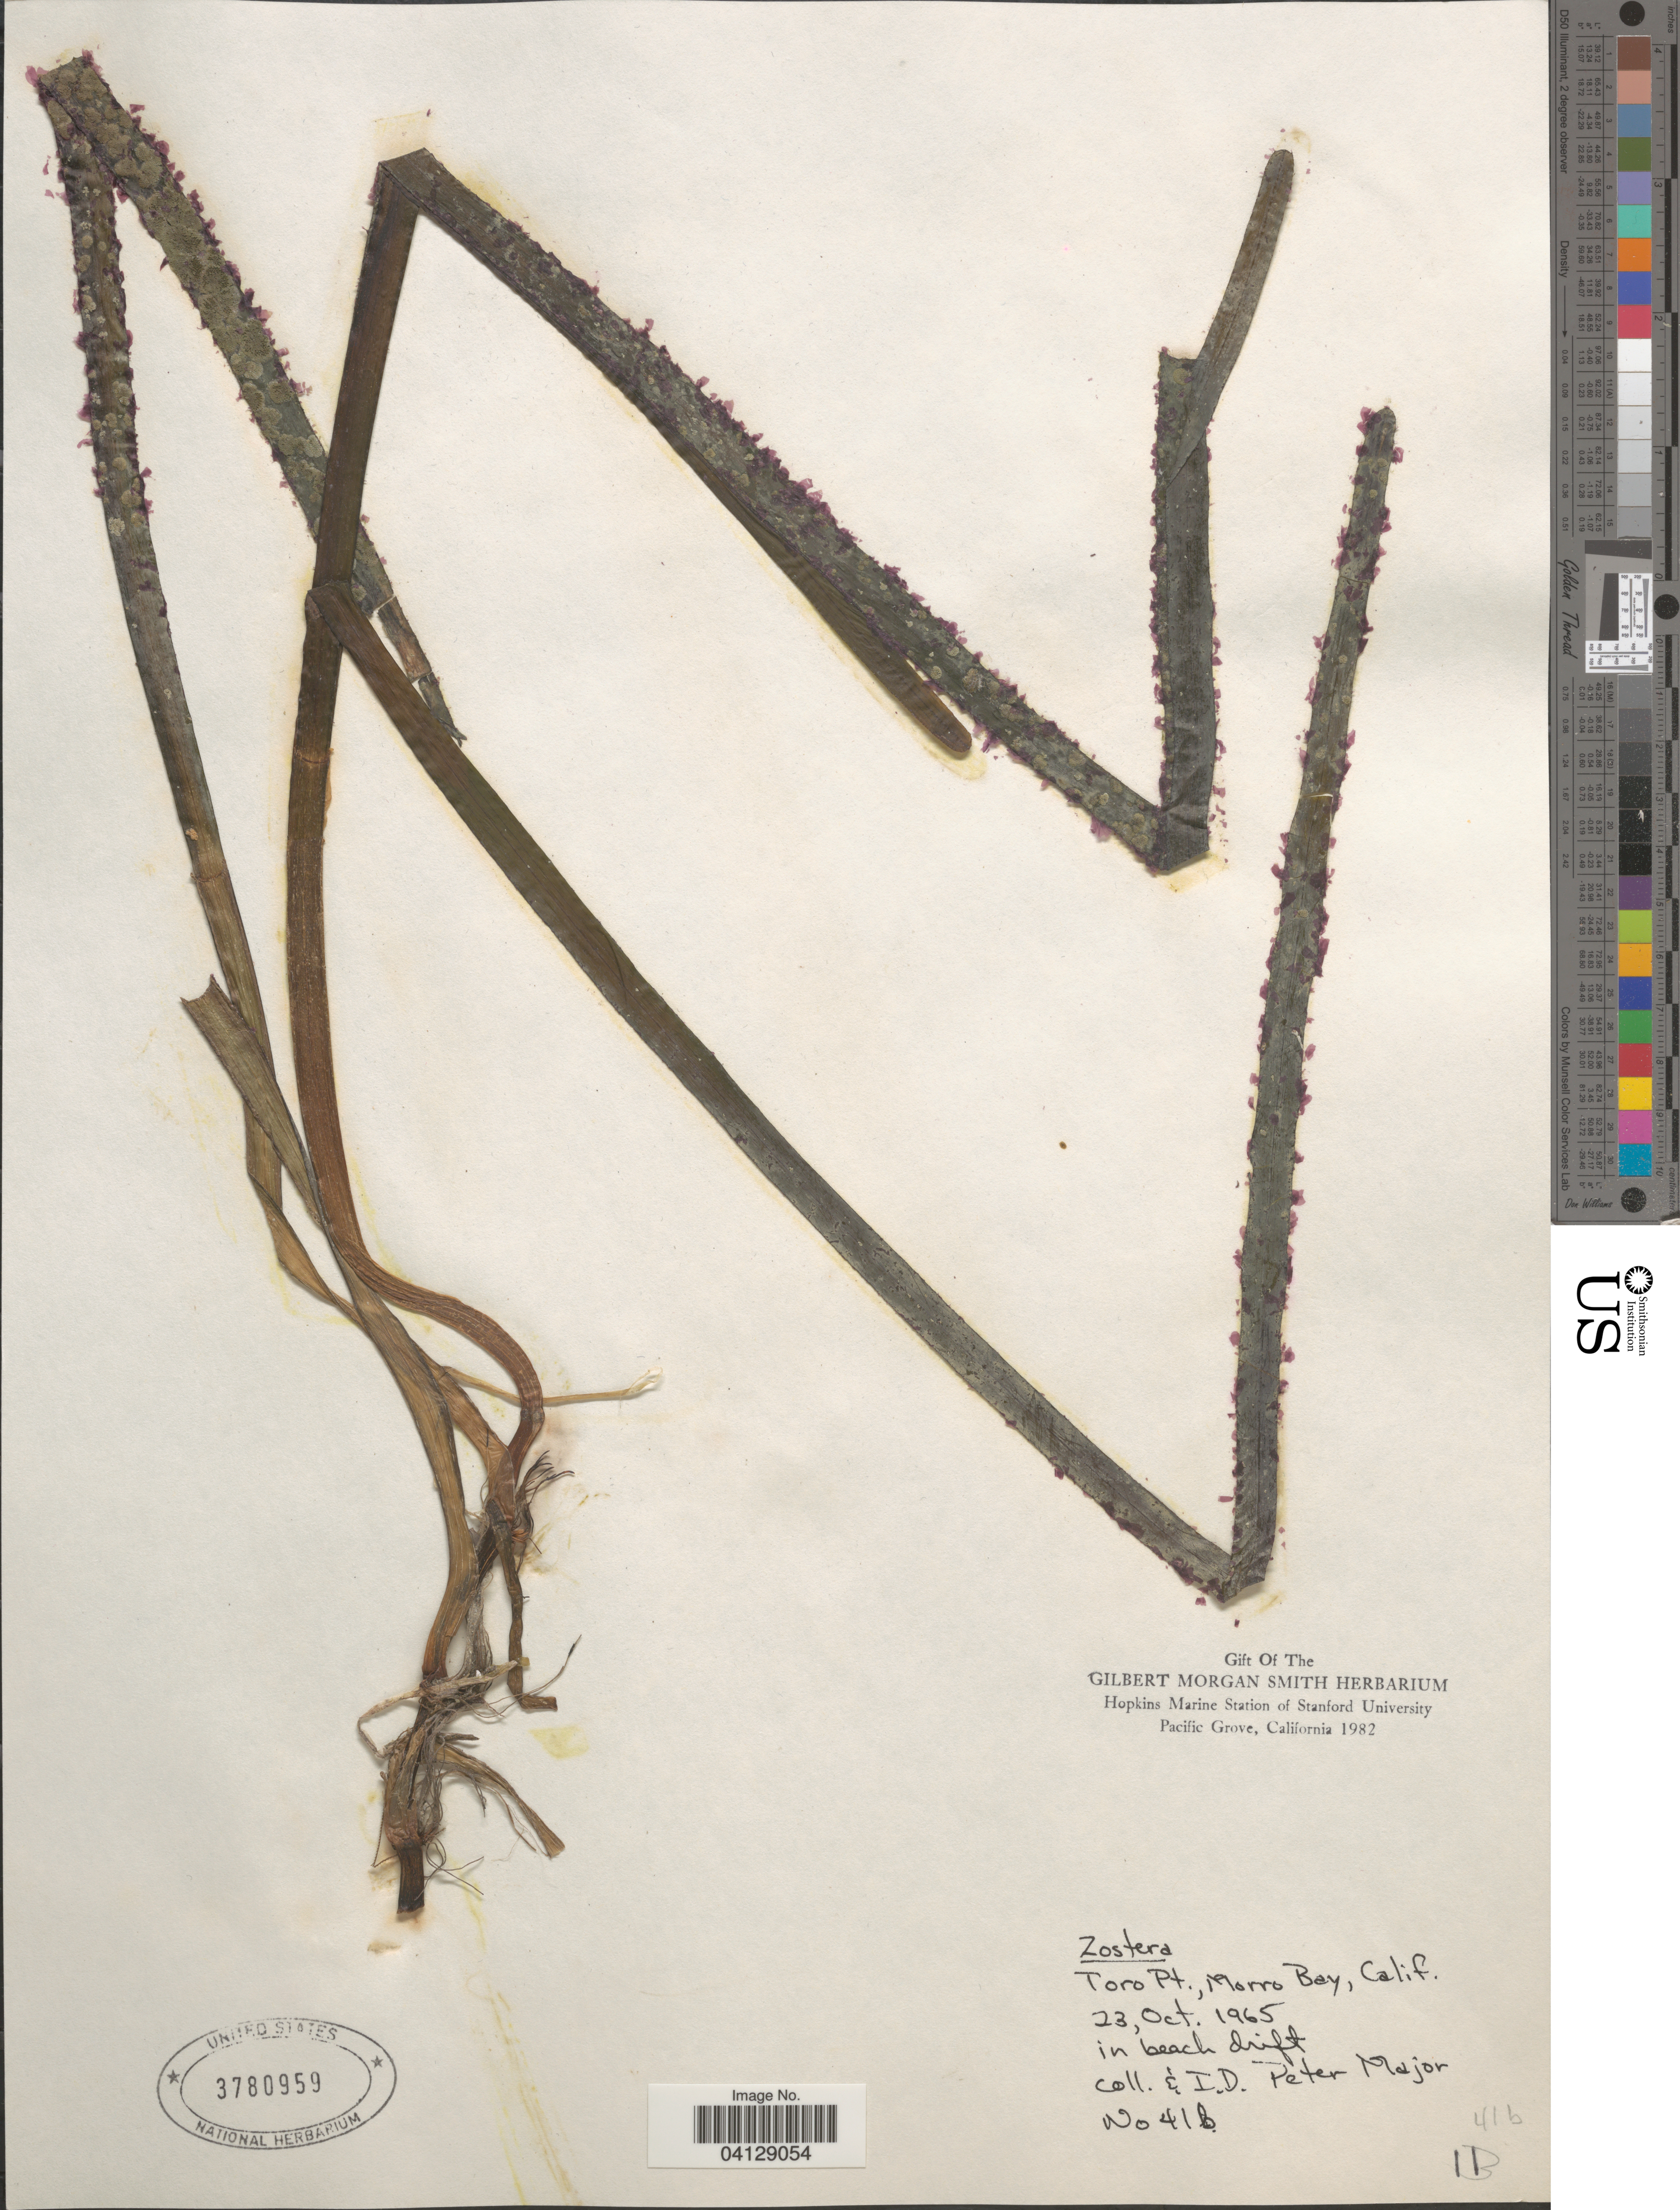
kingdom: Plantae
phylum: Tracheophyta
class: Liliopsida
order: Alismatales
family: Zosteraceae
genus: Zostera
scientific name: Zostera sp.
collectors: P. Major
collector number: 41b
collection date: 1965-10-23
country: United States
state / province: California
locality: Toro Pt., Morro Bay.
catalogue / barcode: US 3780959